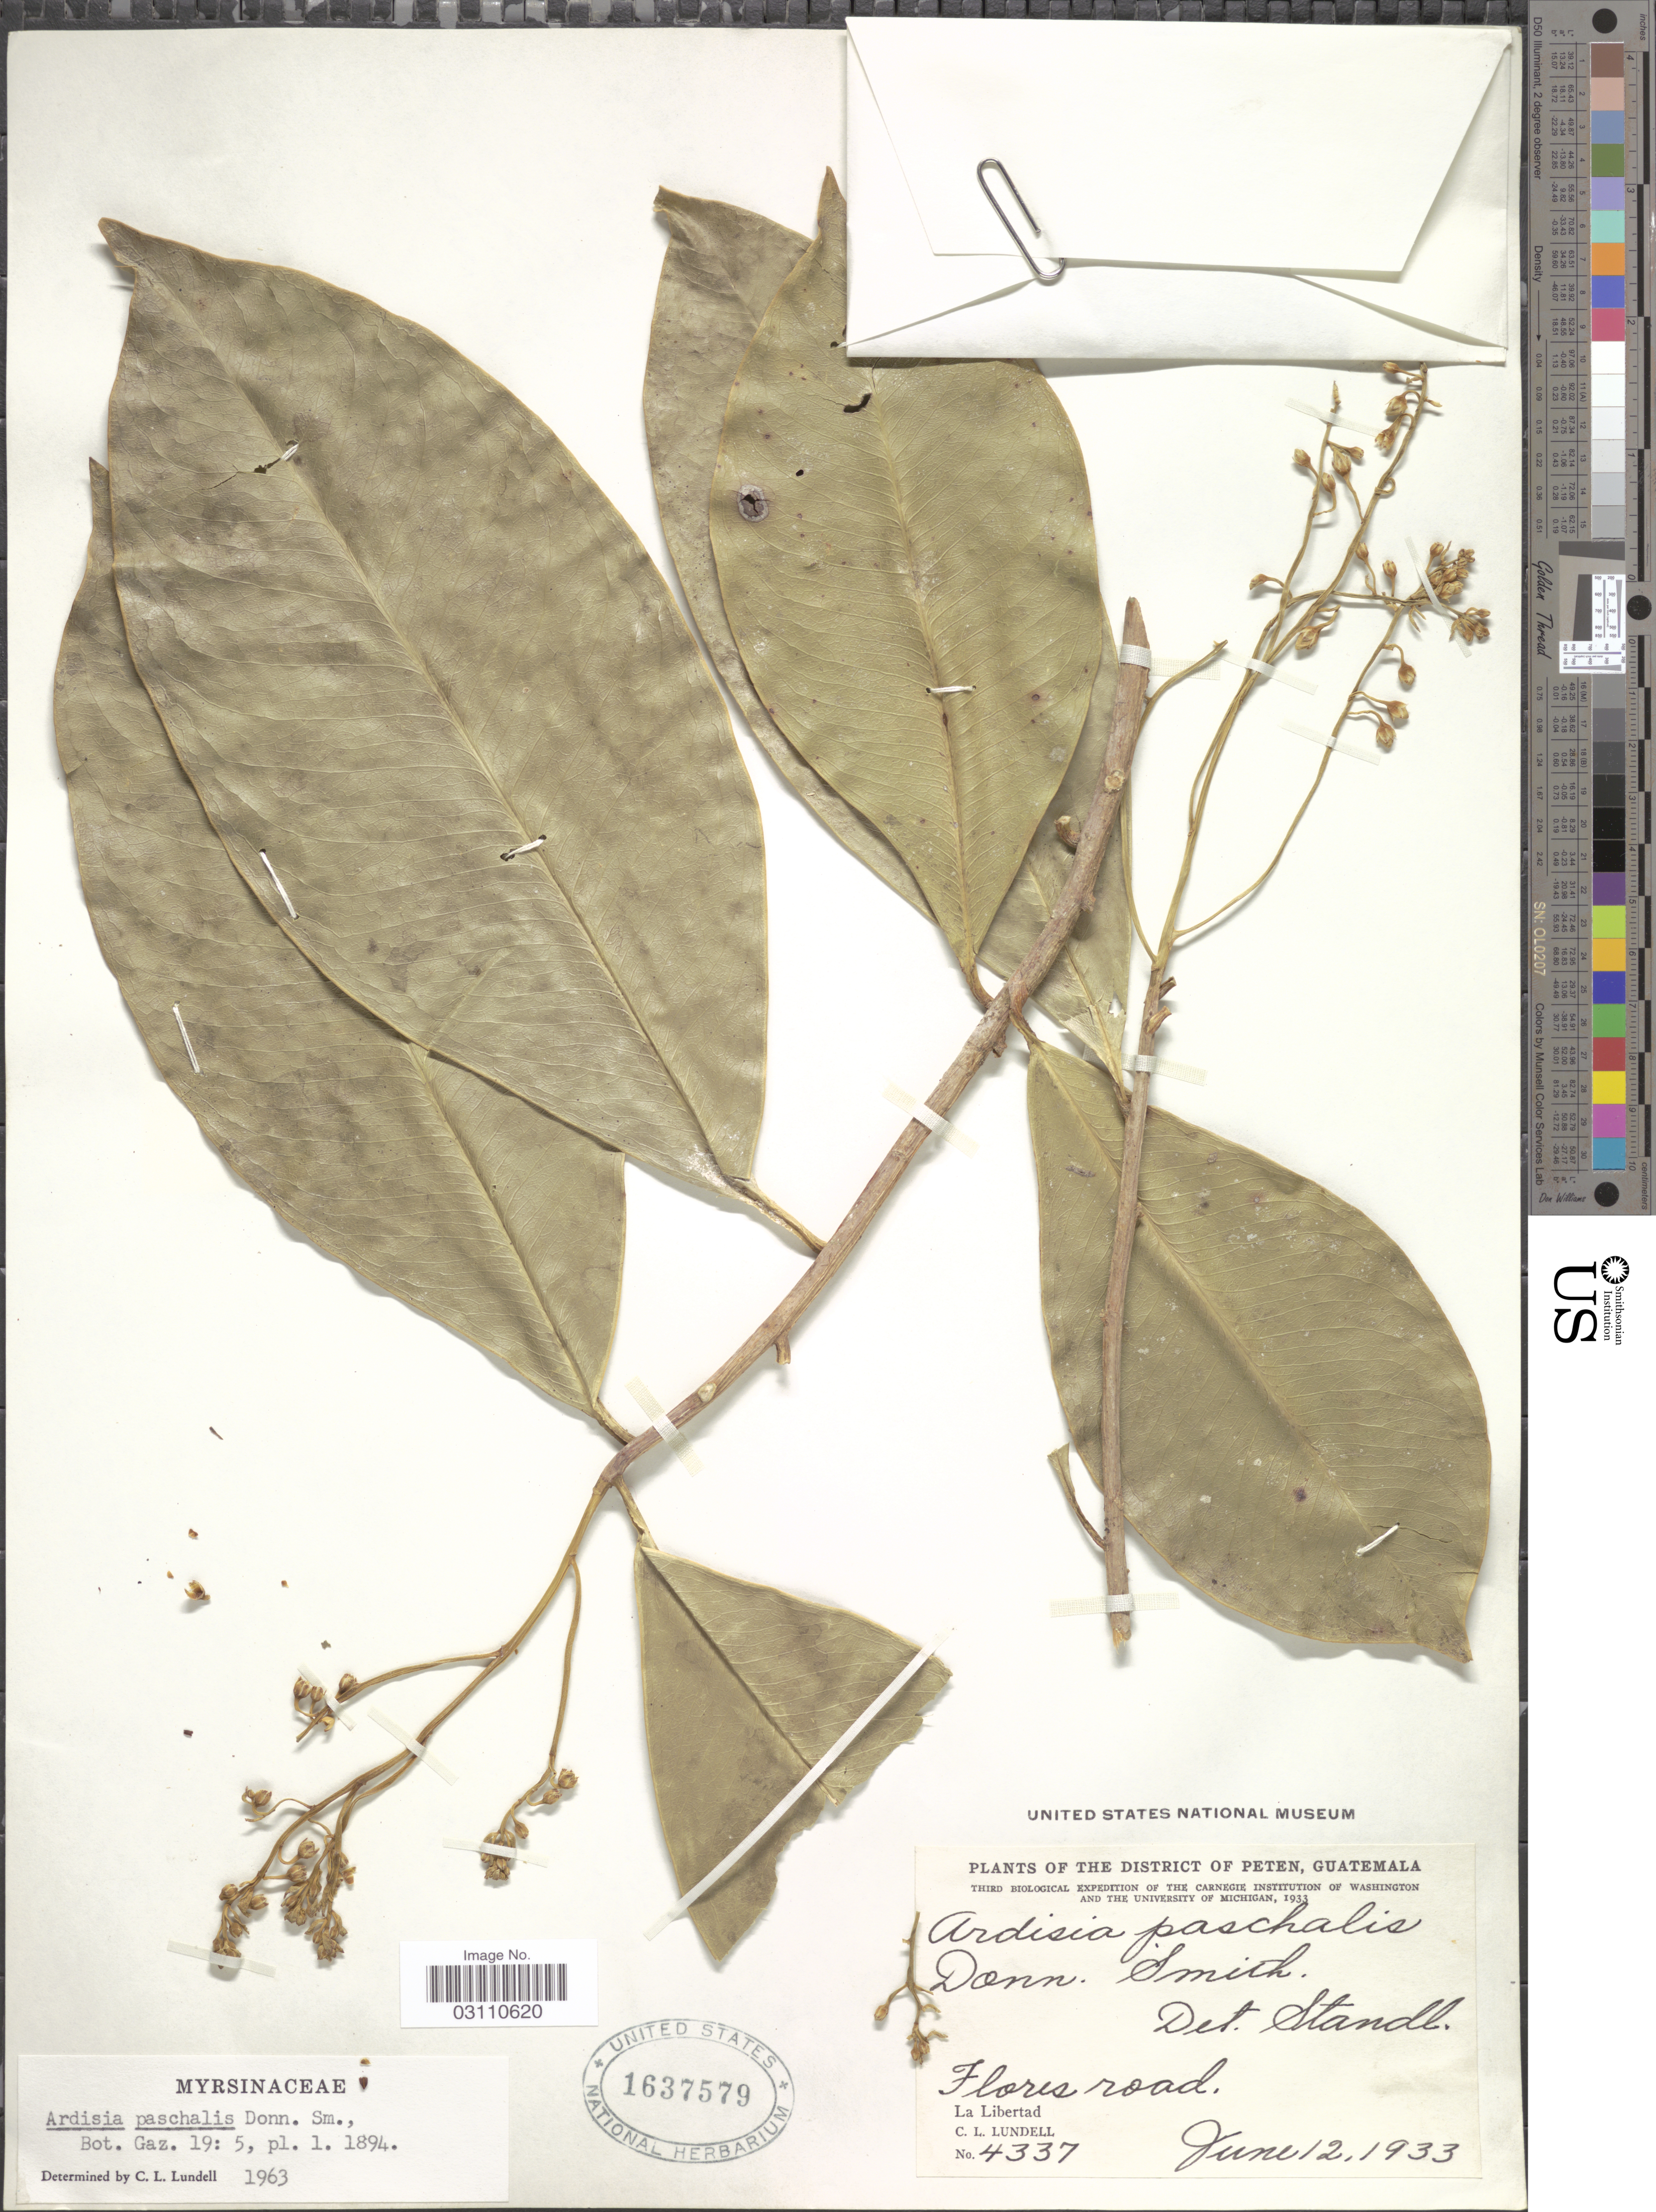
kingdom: Plantae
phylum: Tracheophyta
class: Magnoliopsida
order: Ericales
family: Primulaceae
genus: Ardisia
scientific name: Ardisia paschalis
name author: Donn. Sm.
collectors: C. L. Lundell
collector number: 4337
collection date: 1933-06-12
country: Guatemala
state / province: El Petén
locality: The District of Peten. Flores road. La Libertad.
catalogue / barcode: US 1637579